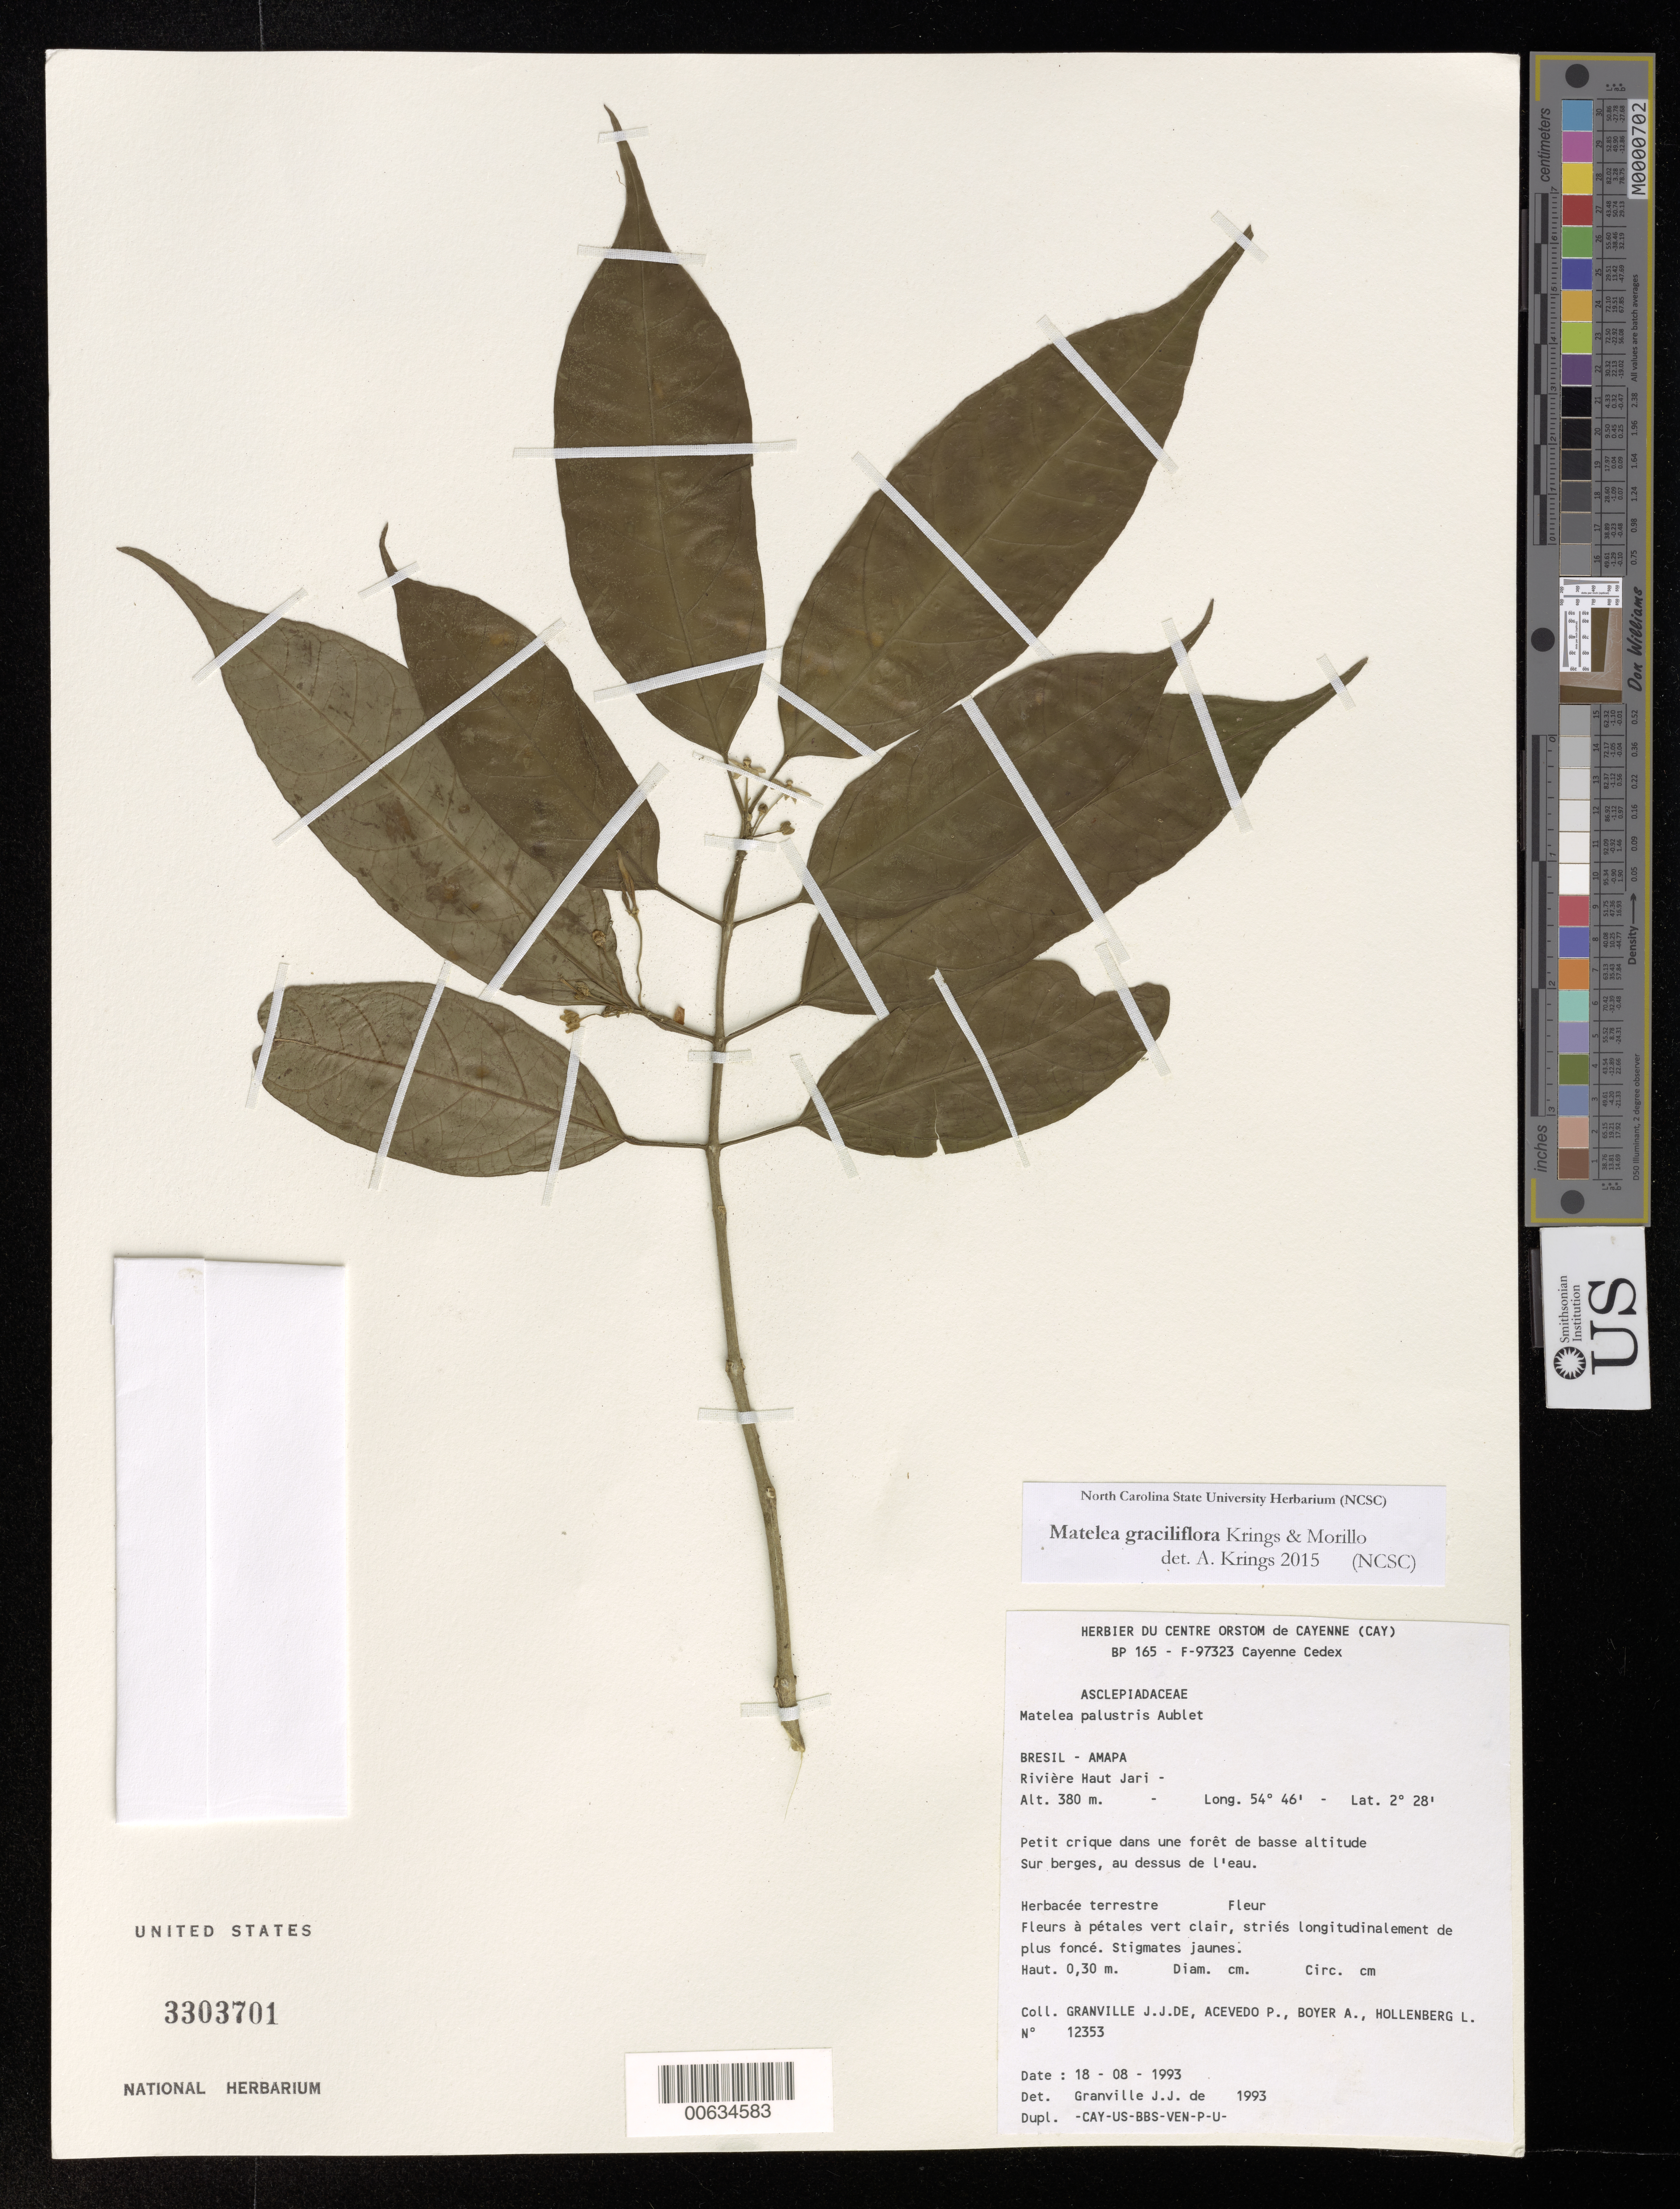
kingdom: Plantae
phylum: Tracheophyta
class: Magnoliopsida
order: Gentianales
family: Apocynaceae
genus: Matelea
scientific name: Matelea graciliflora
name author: Krings & Morillo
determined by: Krings, A.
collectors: J.-J. de Granville, P. Acevedo-Rodr., A. Boyer & L. Hollenberg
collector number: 12353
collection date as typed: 18-Aug-93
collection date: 1993-08-18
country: Brazil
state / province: Amapá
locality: Rivière Haut Jari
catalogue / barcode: US 3303701